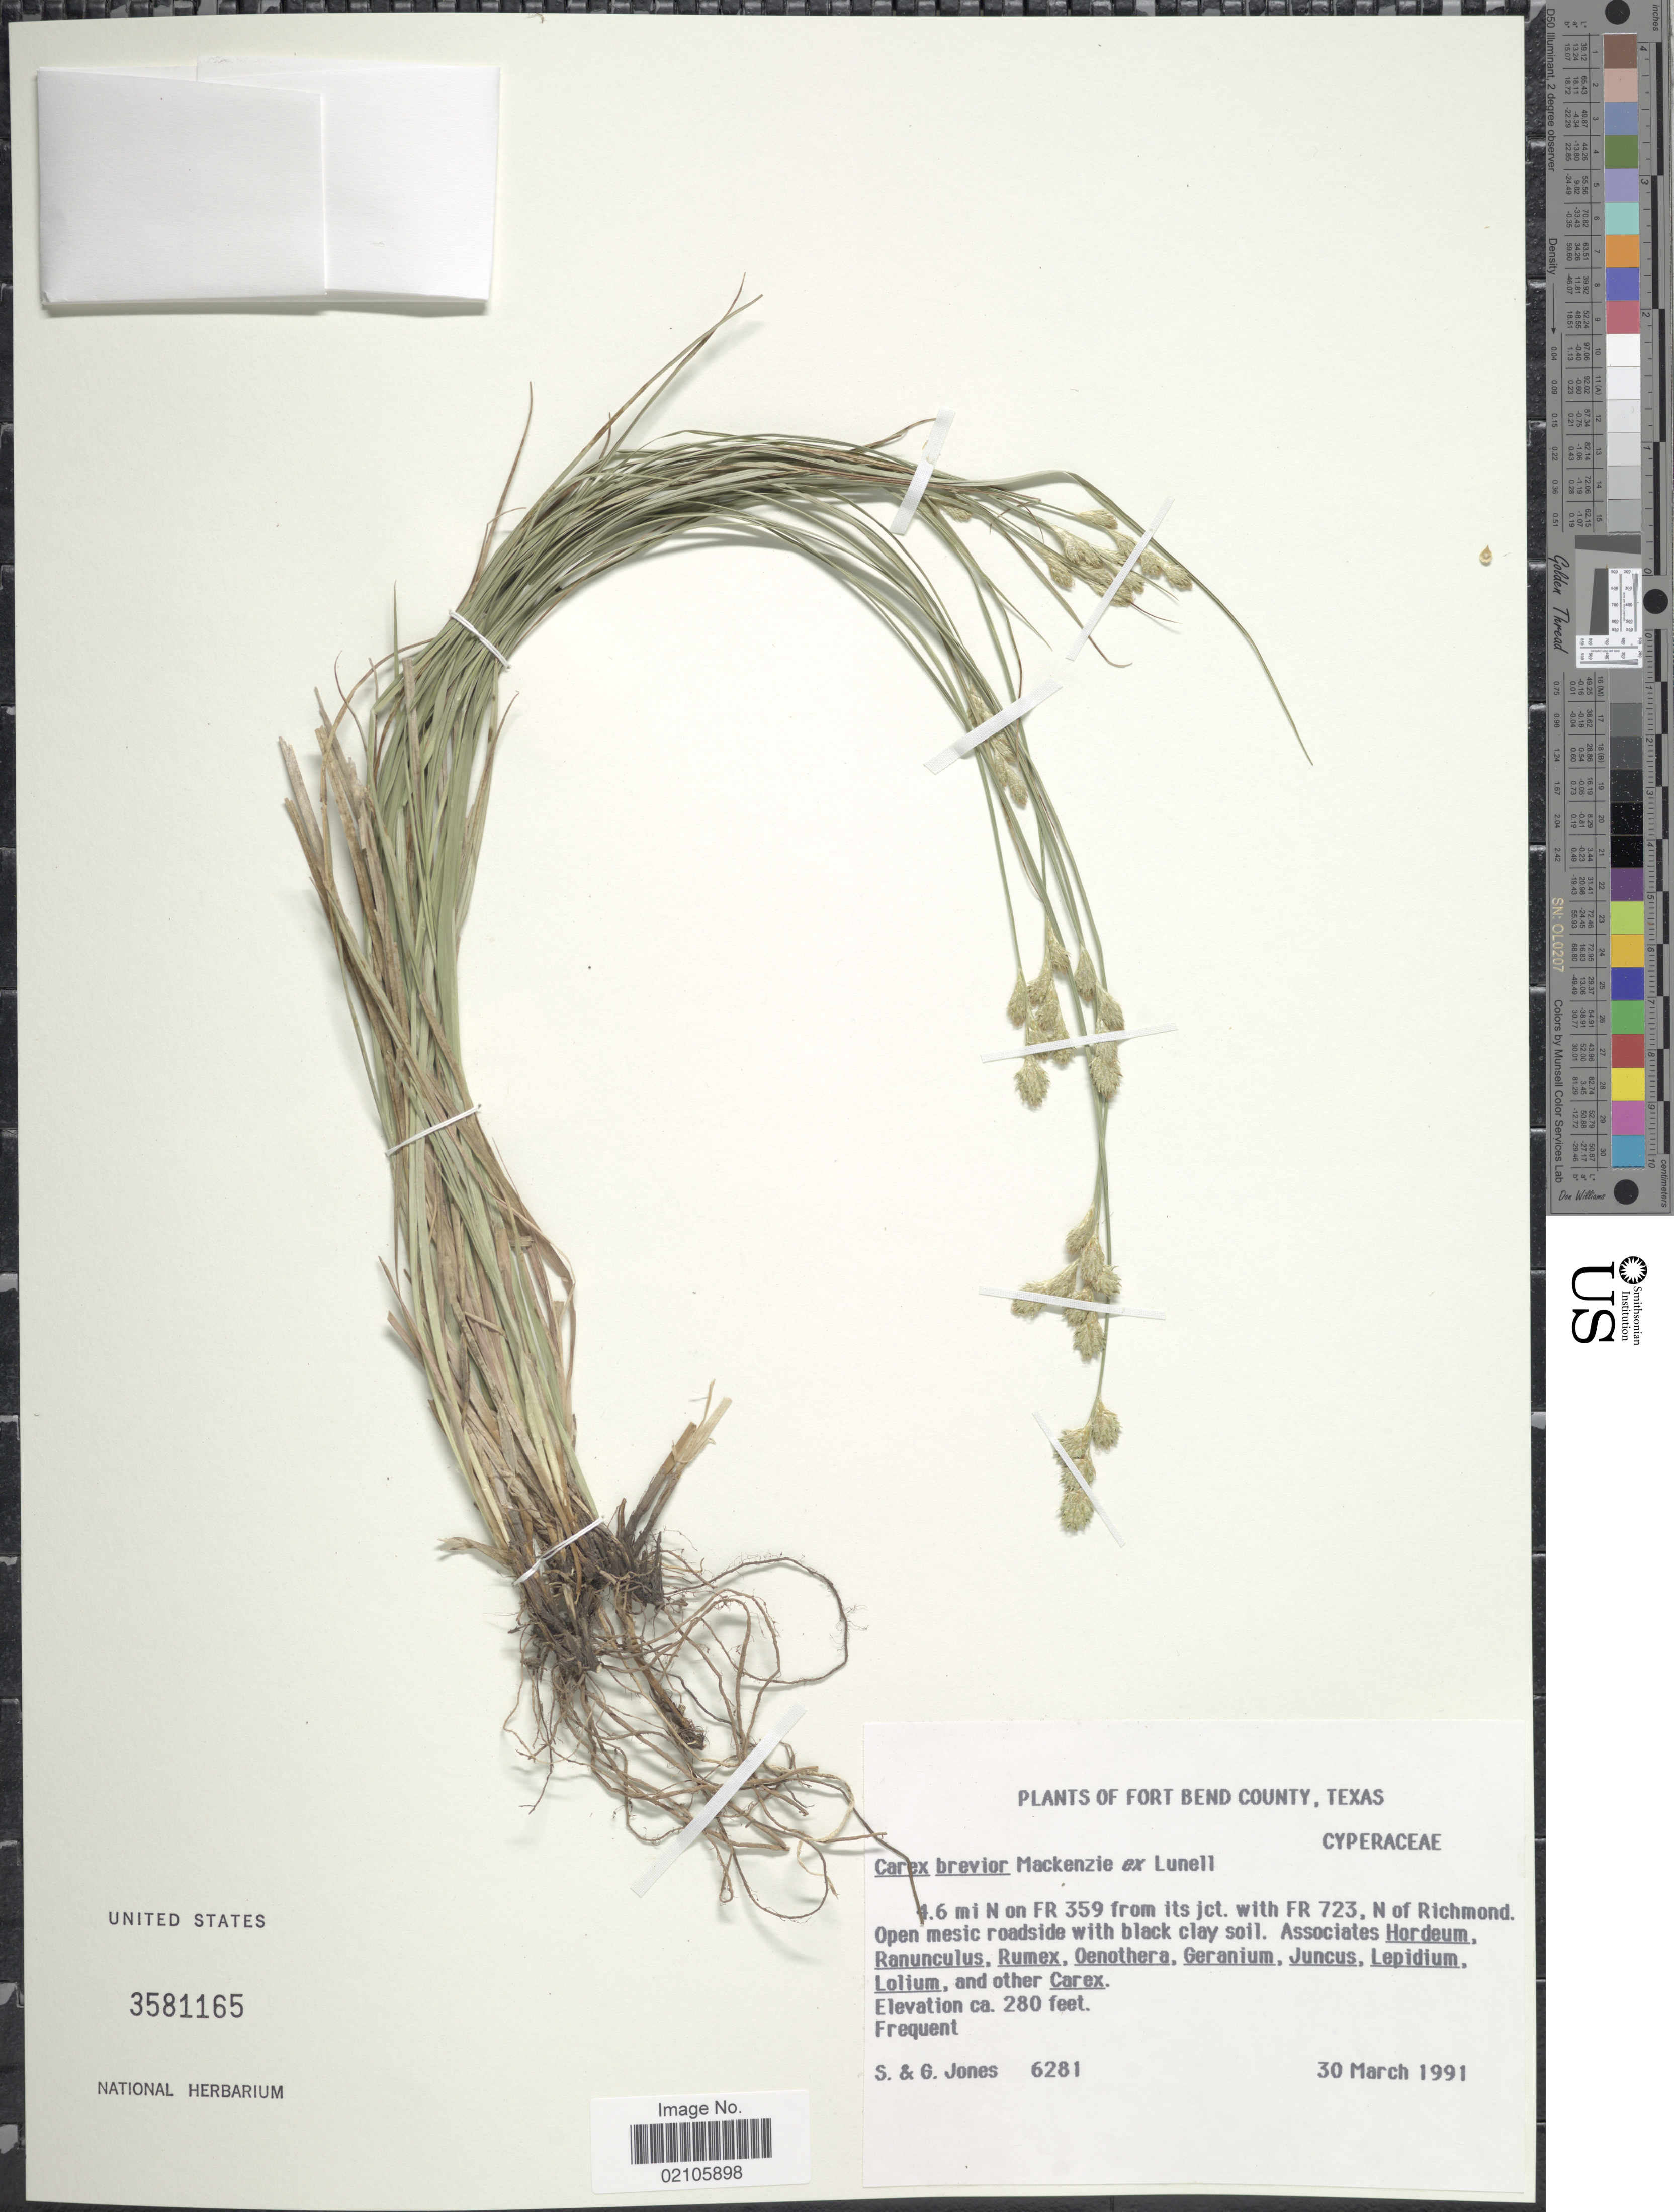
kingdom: Plantae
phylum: Tracheophyta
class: Liliopsida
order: Poales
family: Cyperaceae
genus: Carex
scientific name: Carex brevior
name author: (Dewey) Mack. ex Lunell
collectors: S. Jones & G. Jones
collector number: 6281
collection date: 1991-03-30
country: United States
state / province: Texas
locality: Fort Bend County. 4.6 mi N of FR359 from its jct. with R 723, N of Richmond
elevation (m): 85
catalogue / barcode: US 3581165